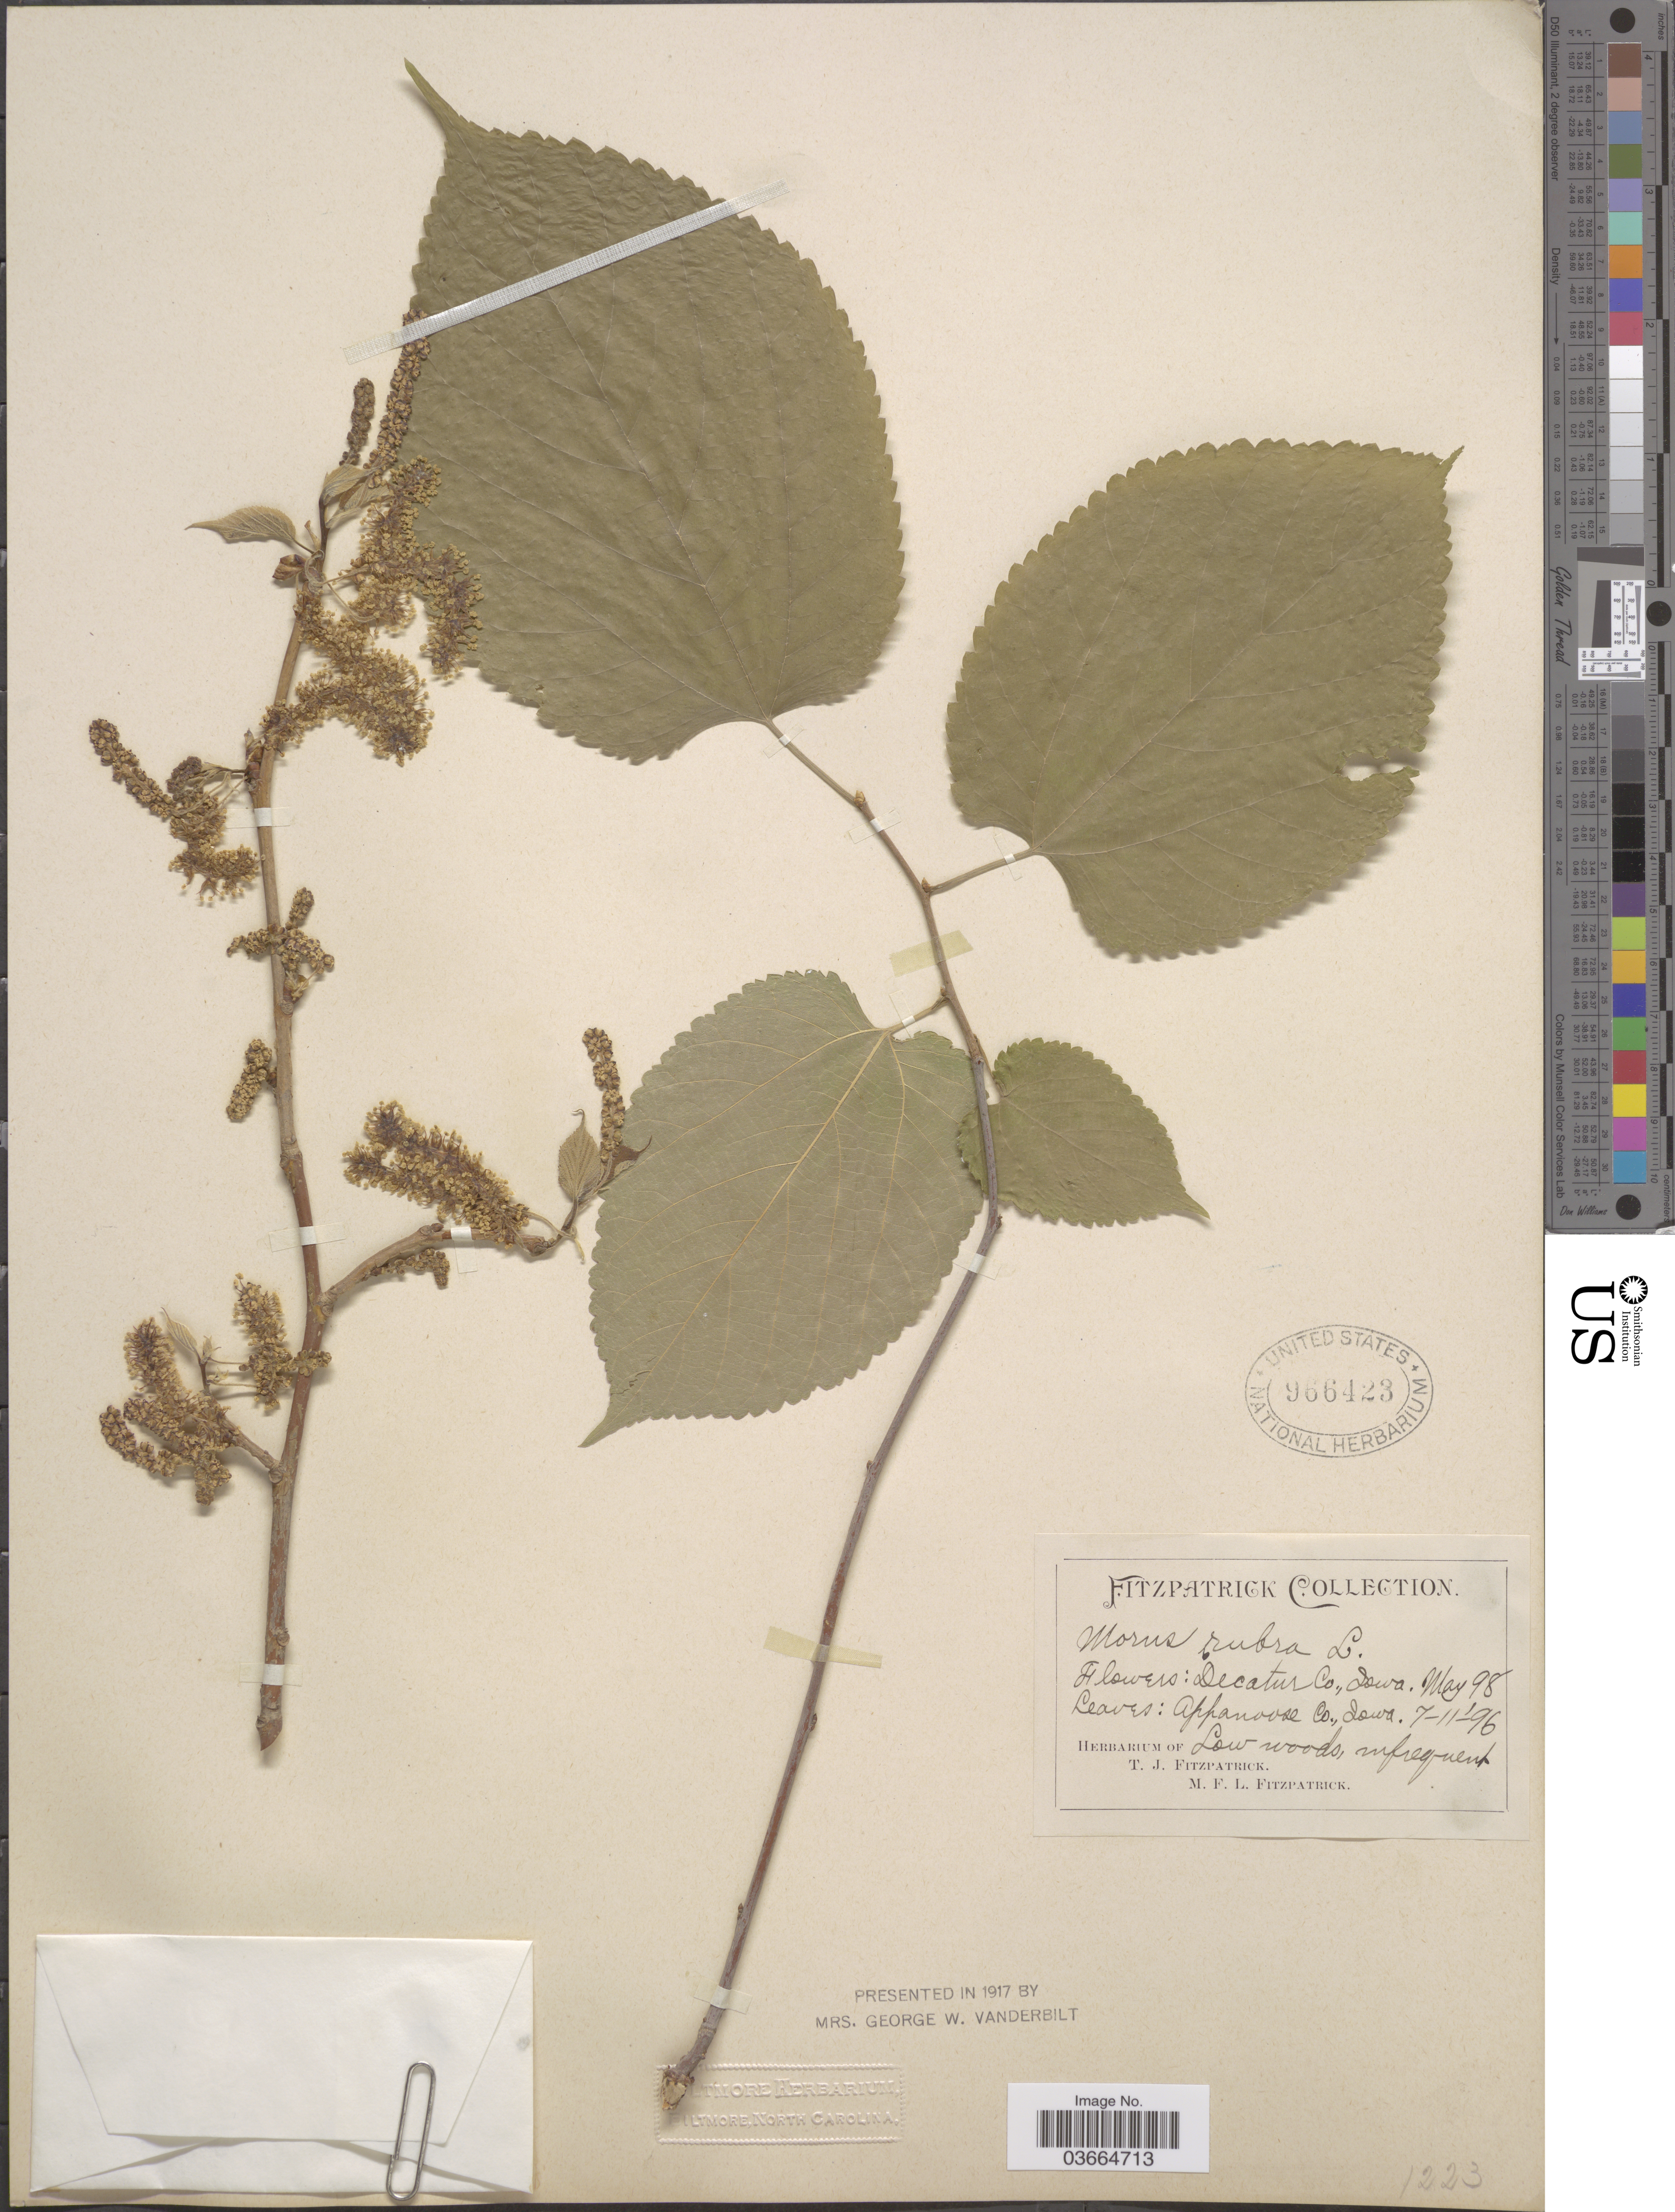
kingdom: Plantae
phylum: Tracheophyta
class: Magnoliopsida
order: Rosales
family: Moraceae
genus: Morus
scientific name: Morus rubra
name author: L.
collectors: ex herb. T. J. Fitzpatrick M. F. L. Fitzpatrick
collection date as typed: Transcribed d/m/y: 11/7/96 to /5/98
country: United States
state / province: Iowa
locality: Appanoose County. Decatur Co.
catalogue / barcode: US 966423